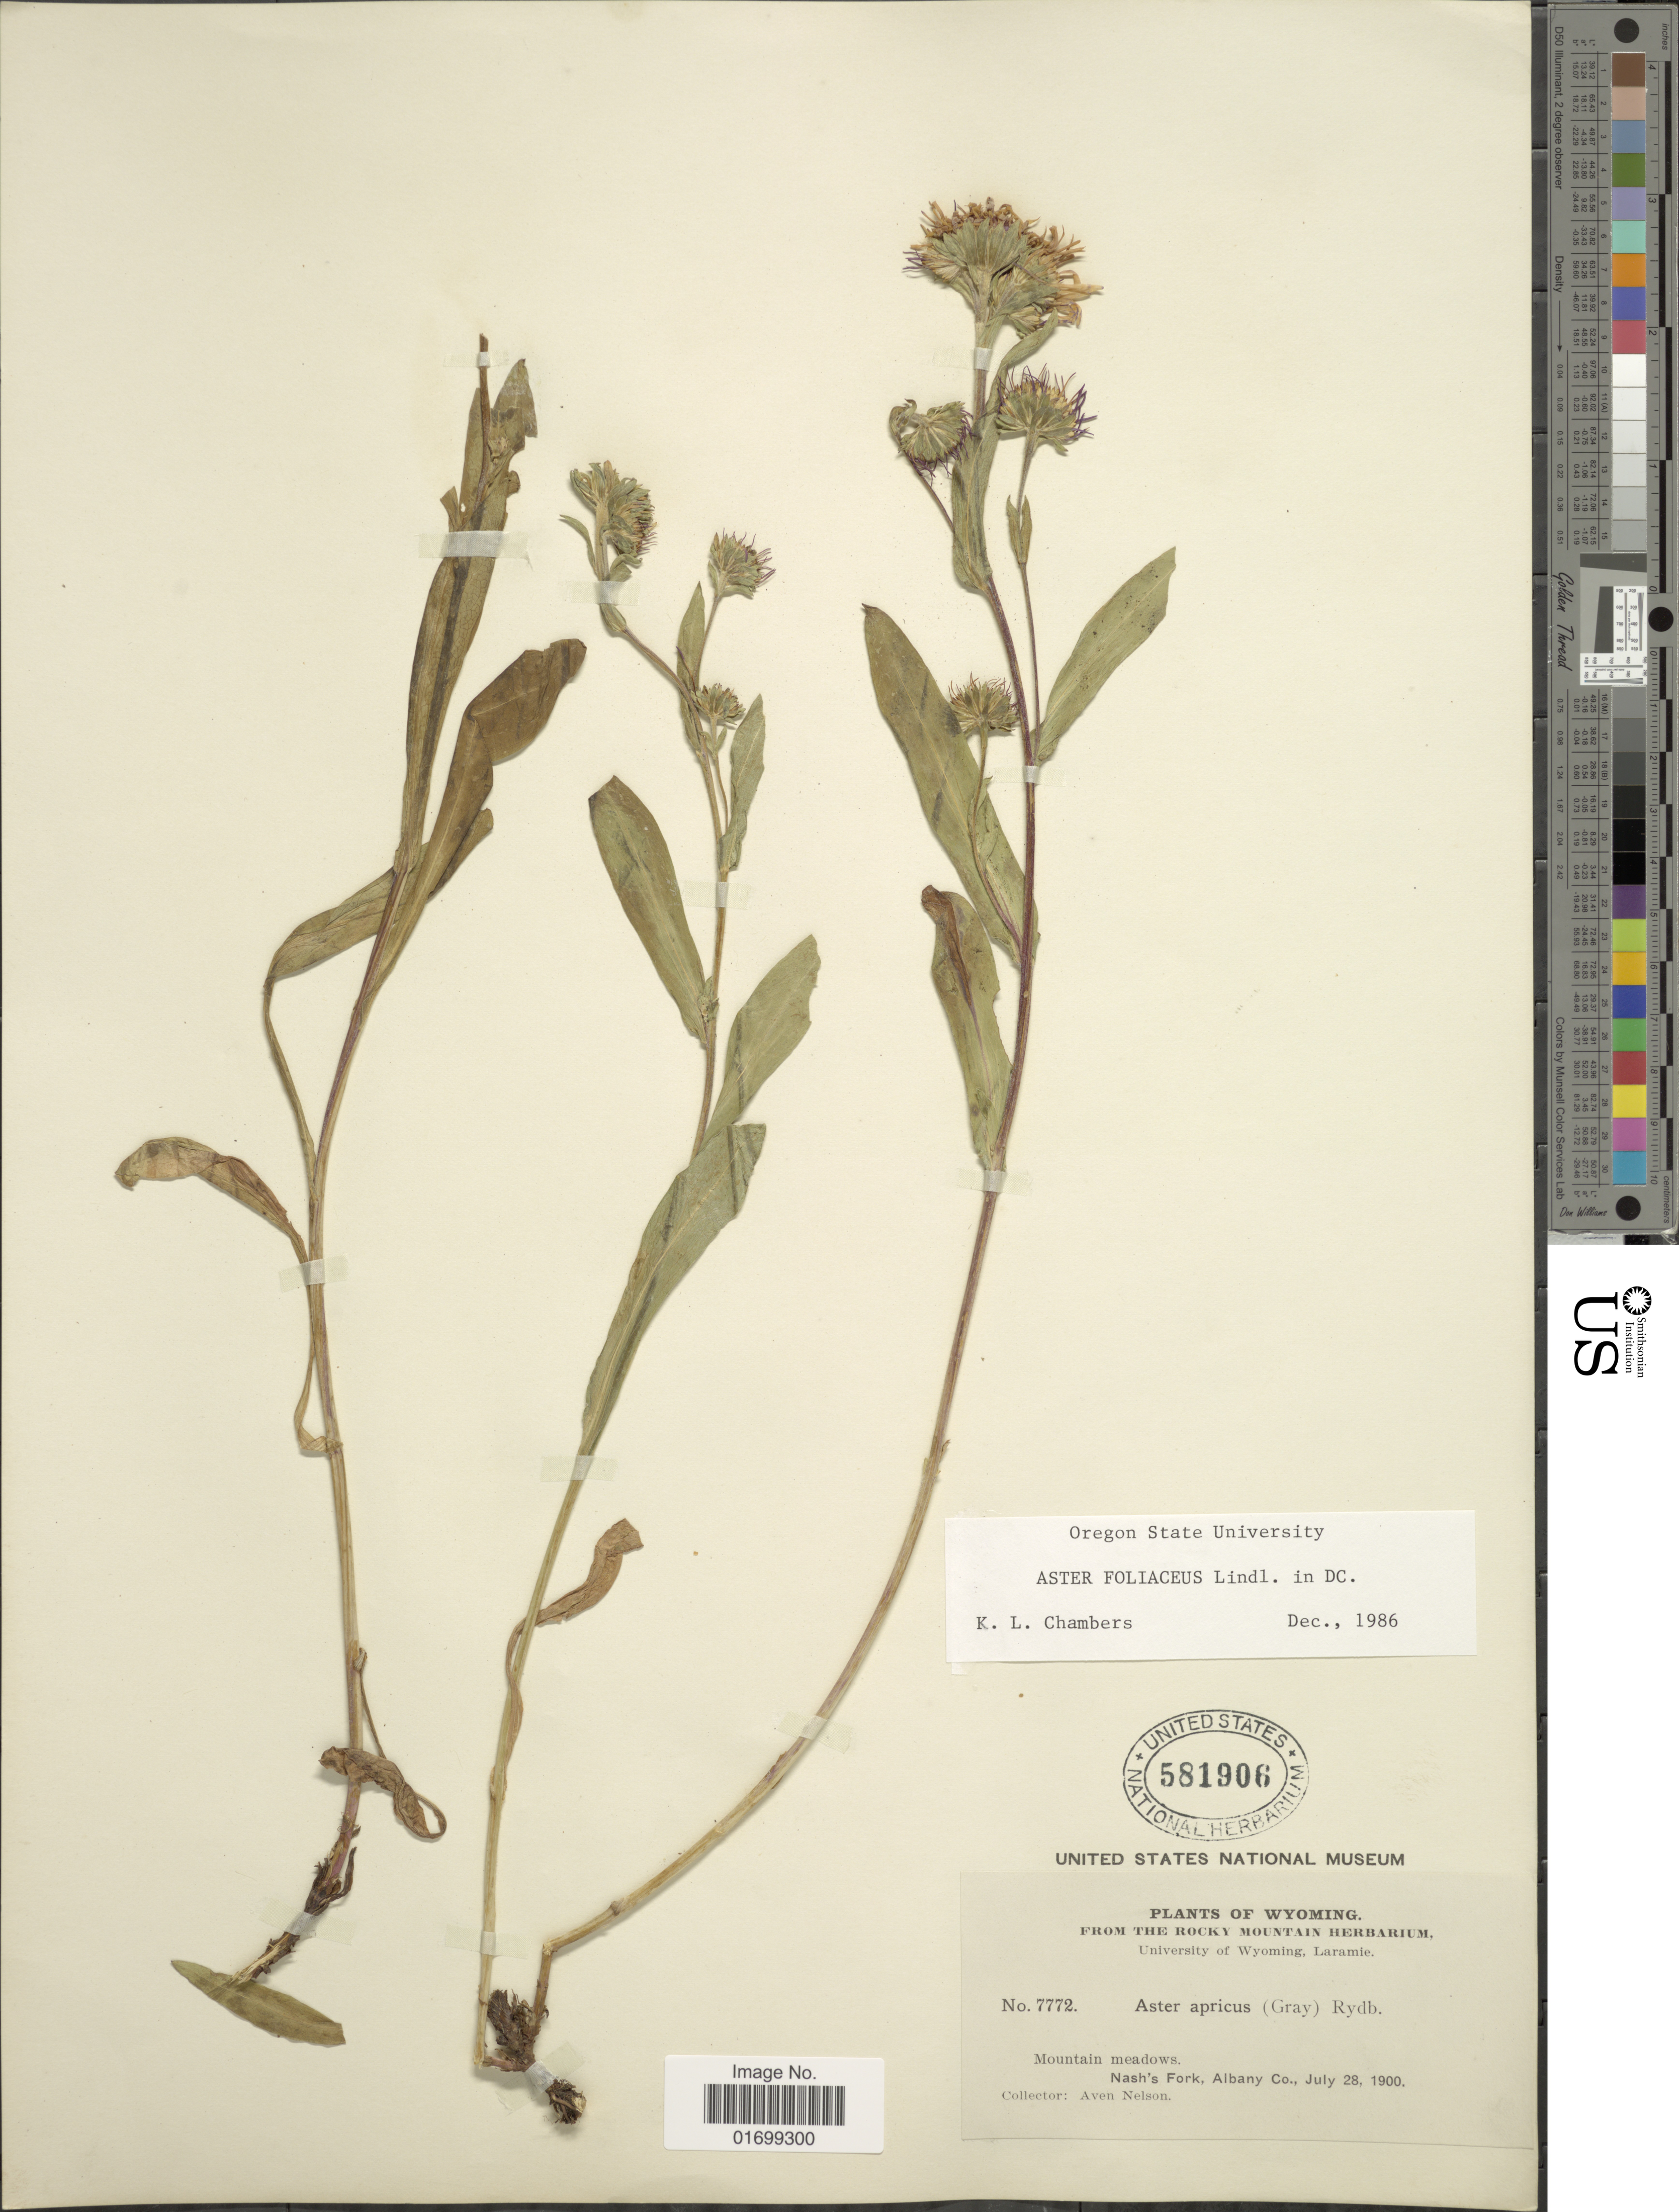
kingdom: Plantae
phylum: Tracheophyta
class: Magnoliopsida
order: Asterales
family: Asteraceae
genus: Symphyotrichum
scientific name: Symphyotrichum foliaceum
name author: (Lindl. ex DC.) G.L. Nesom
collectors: A. Nelson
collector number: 7772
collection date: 1900-07-28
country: United States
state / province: Wyoming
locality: Mountain meadows, Nash's Fork, Albany Co.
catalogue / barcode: US 581906